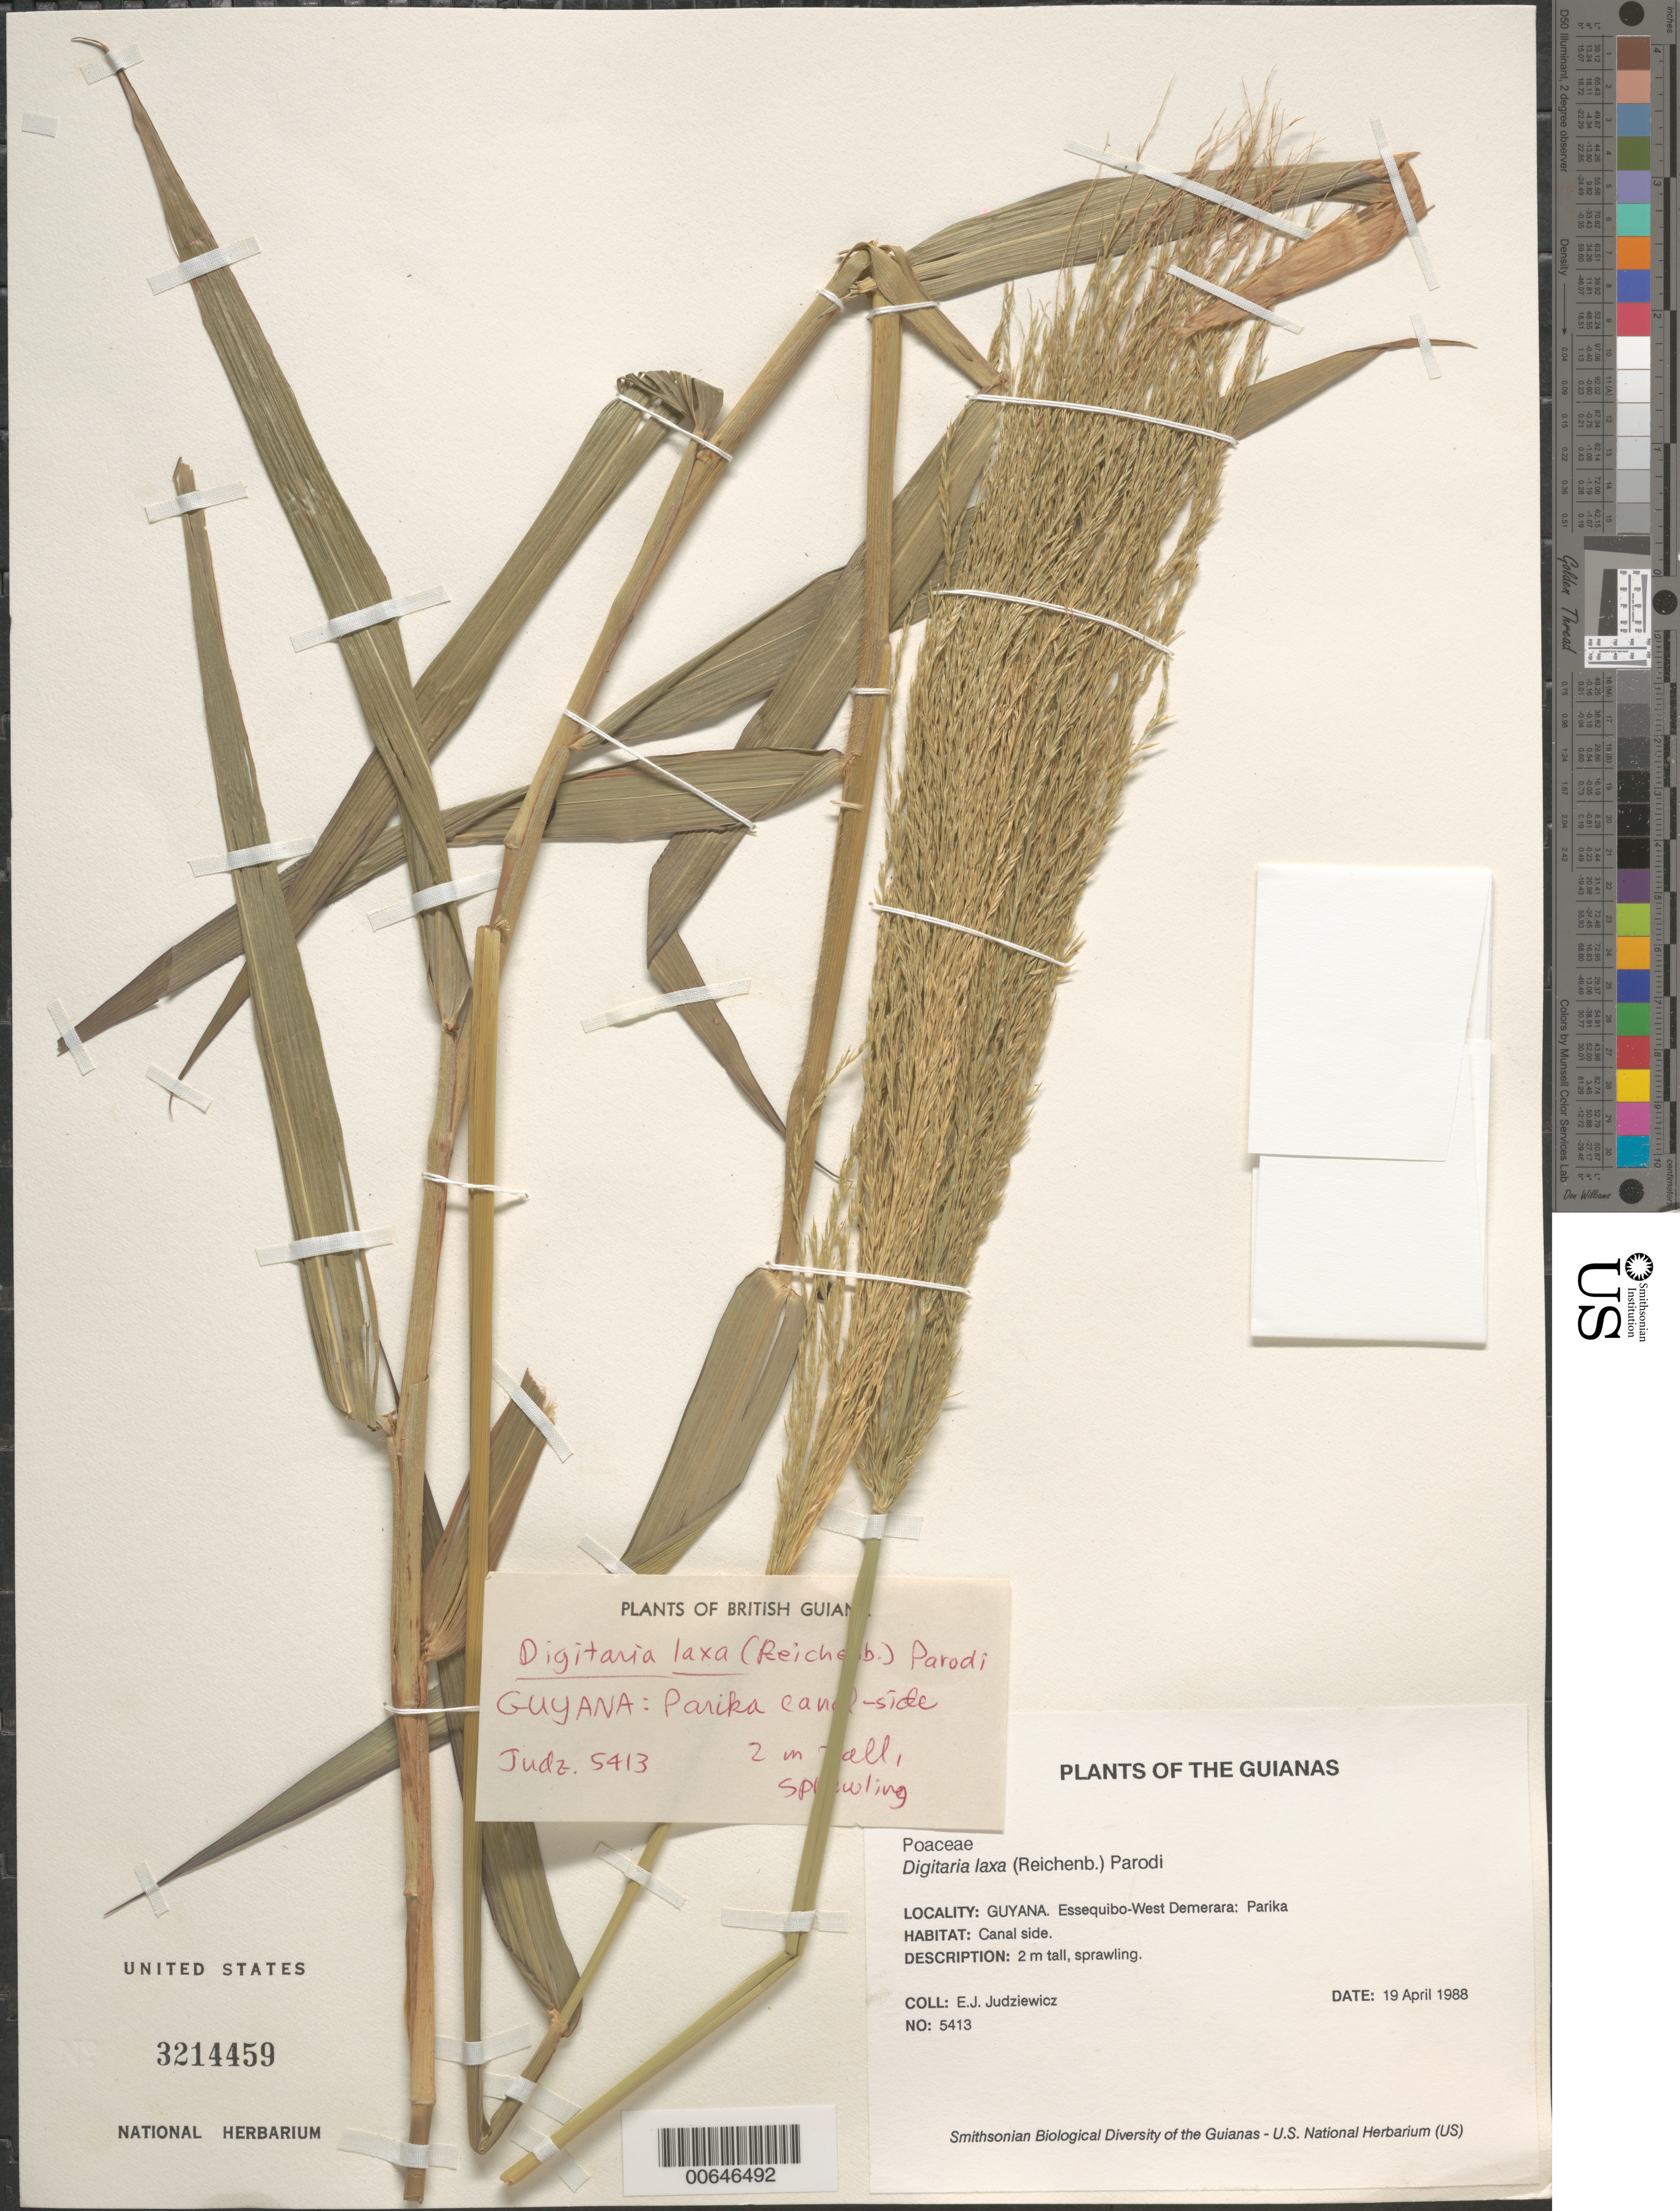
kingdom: Plantae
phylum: Tracheophyta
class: Liliopsida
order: Poales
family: Poaceae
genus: Digitaria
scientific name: Digitaria laxa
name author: (Rchb. ex A. Spreng.) Parodi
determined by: Judziewicz, E. J.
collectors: E. J. Judziewicz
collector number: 5413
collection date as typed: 19 April 1988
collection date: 1988-04-19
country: Guyana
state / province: Essequibo Isl-W. Demerara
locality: Parika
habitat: Canal side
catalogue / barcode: US 3214459